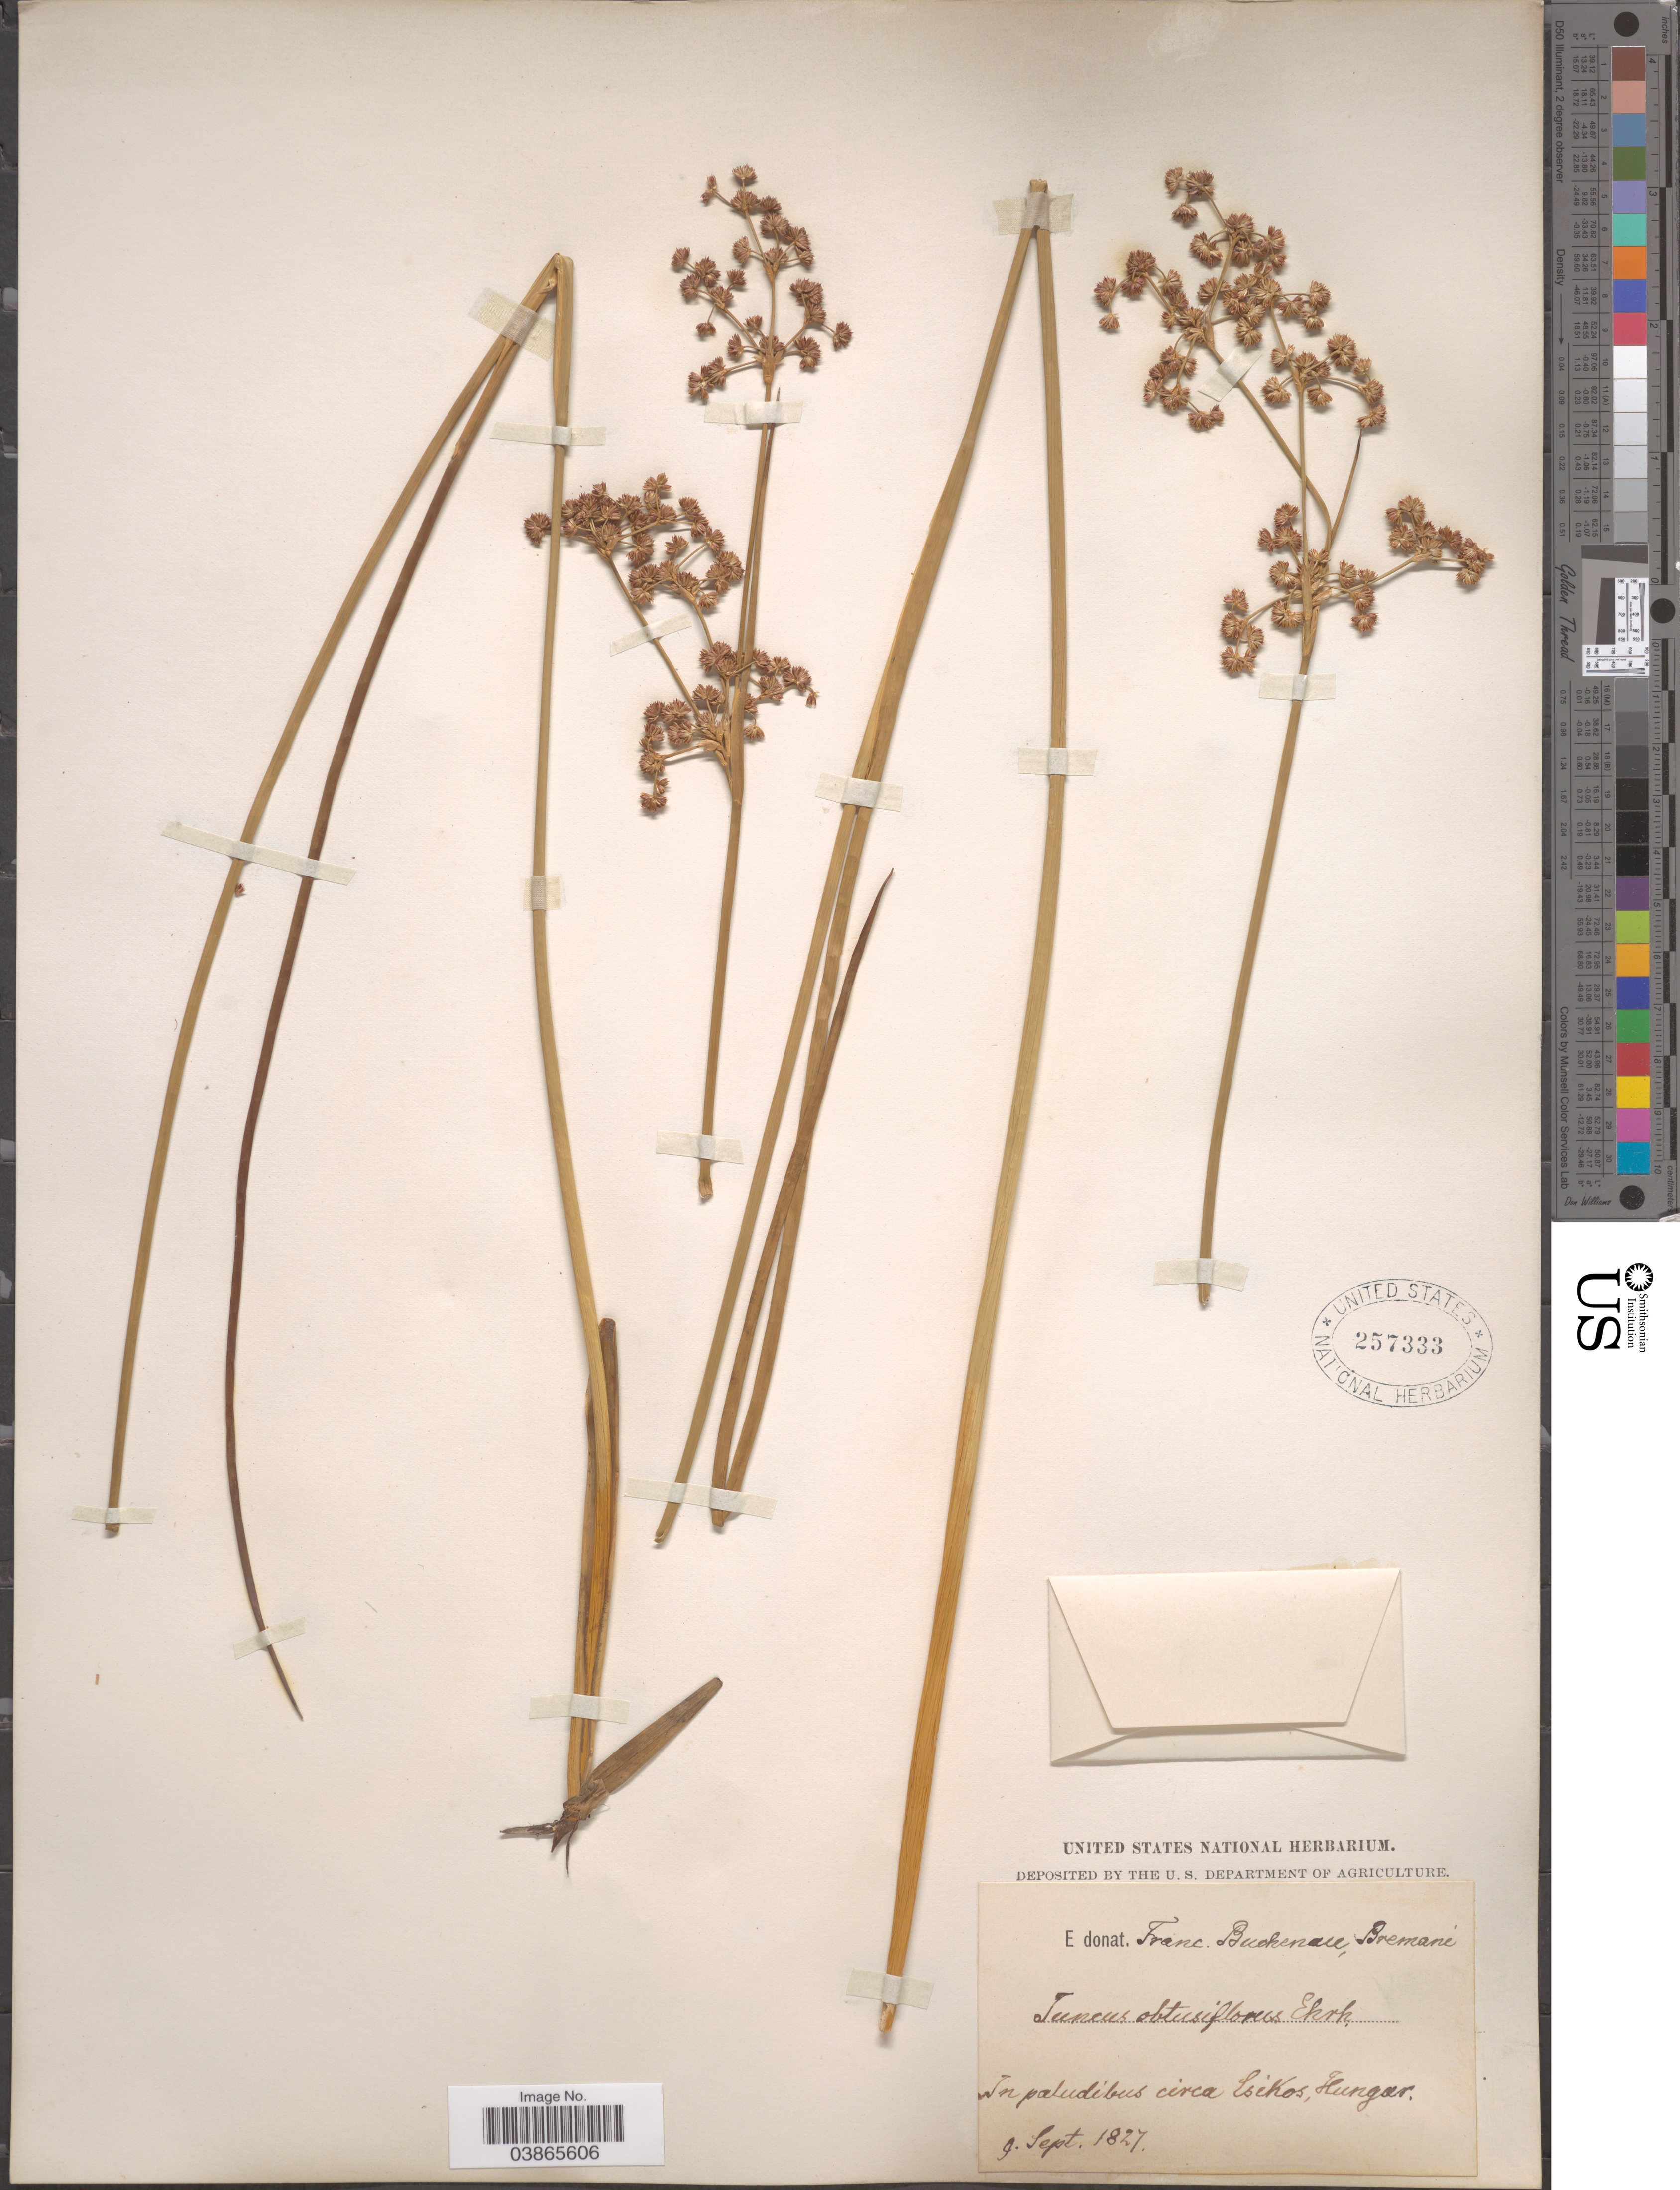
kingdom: Plantae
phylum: Tracheophyta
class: Liliopsida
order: Poales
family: Juncaceae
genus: Juncus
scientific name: Juncus obtusiflorus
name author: Ehrh. ex Hoffm.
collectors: F. Buchenau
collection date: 1827-09-09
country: Hungary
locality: In paludibus circa Esikos [interpreted], Hungar.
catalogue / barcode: US 257333